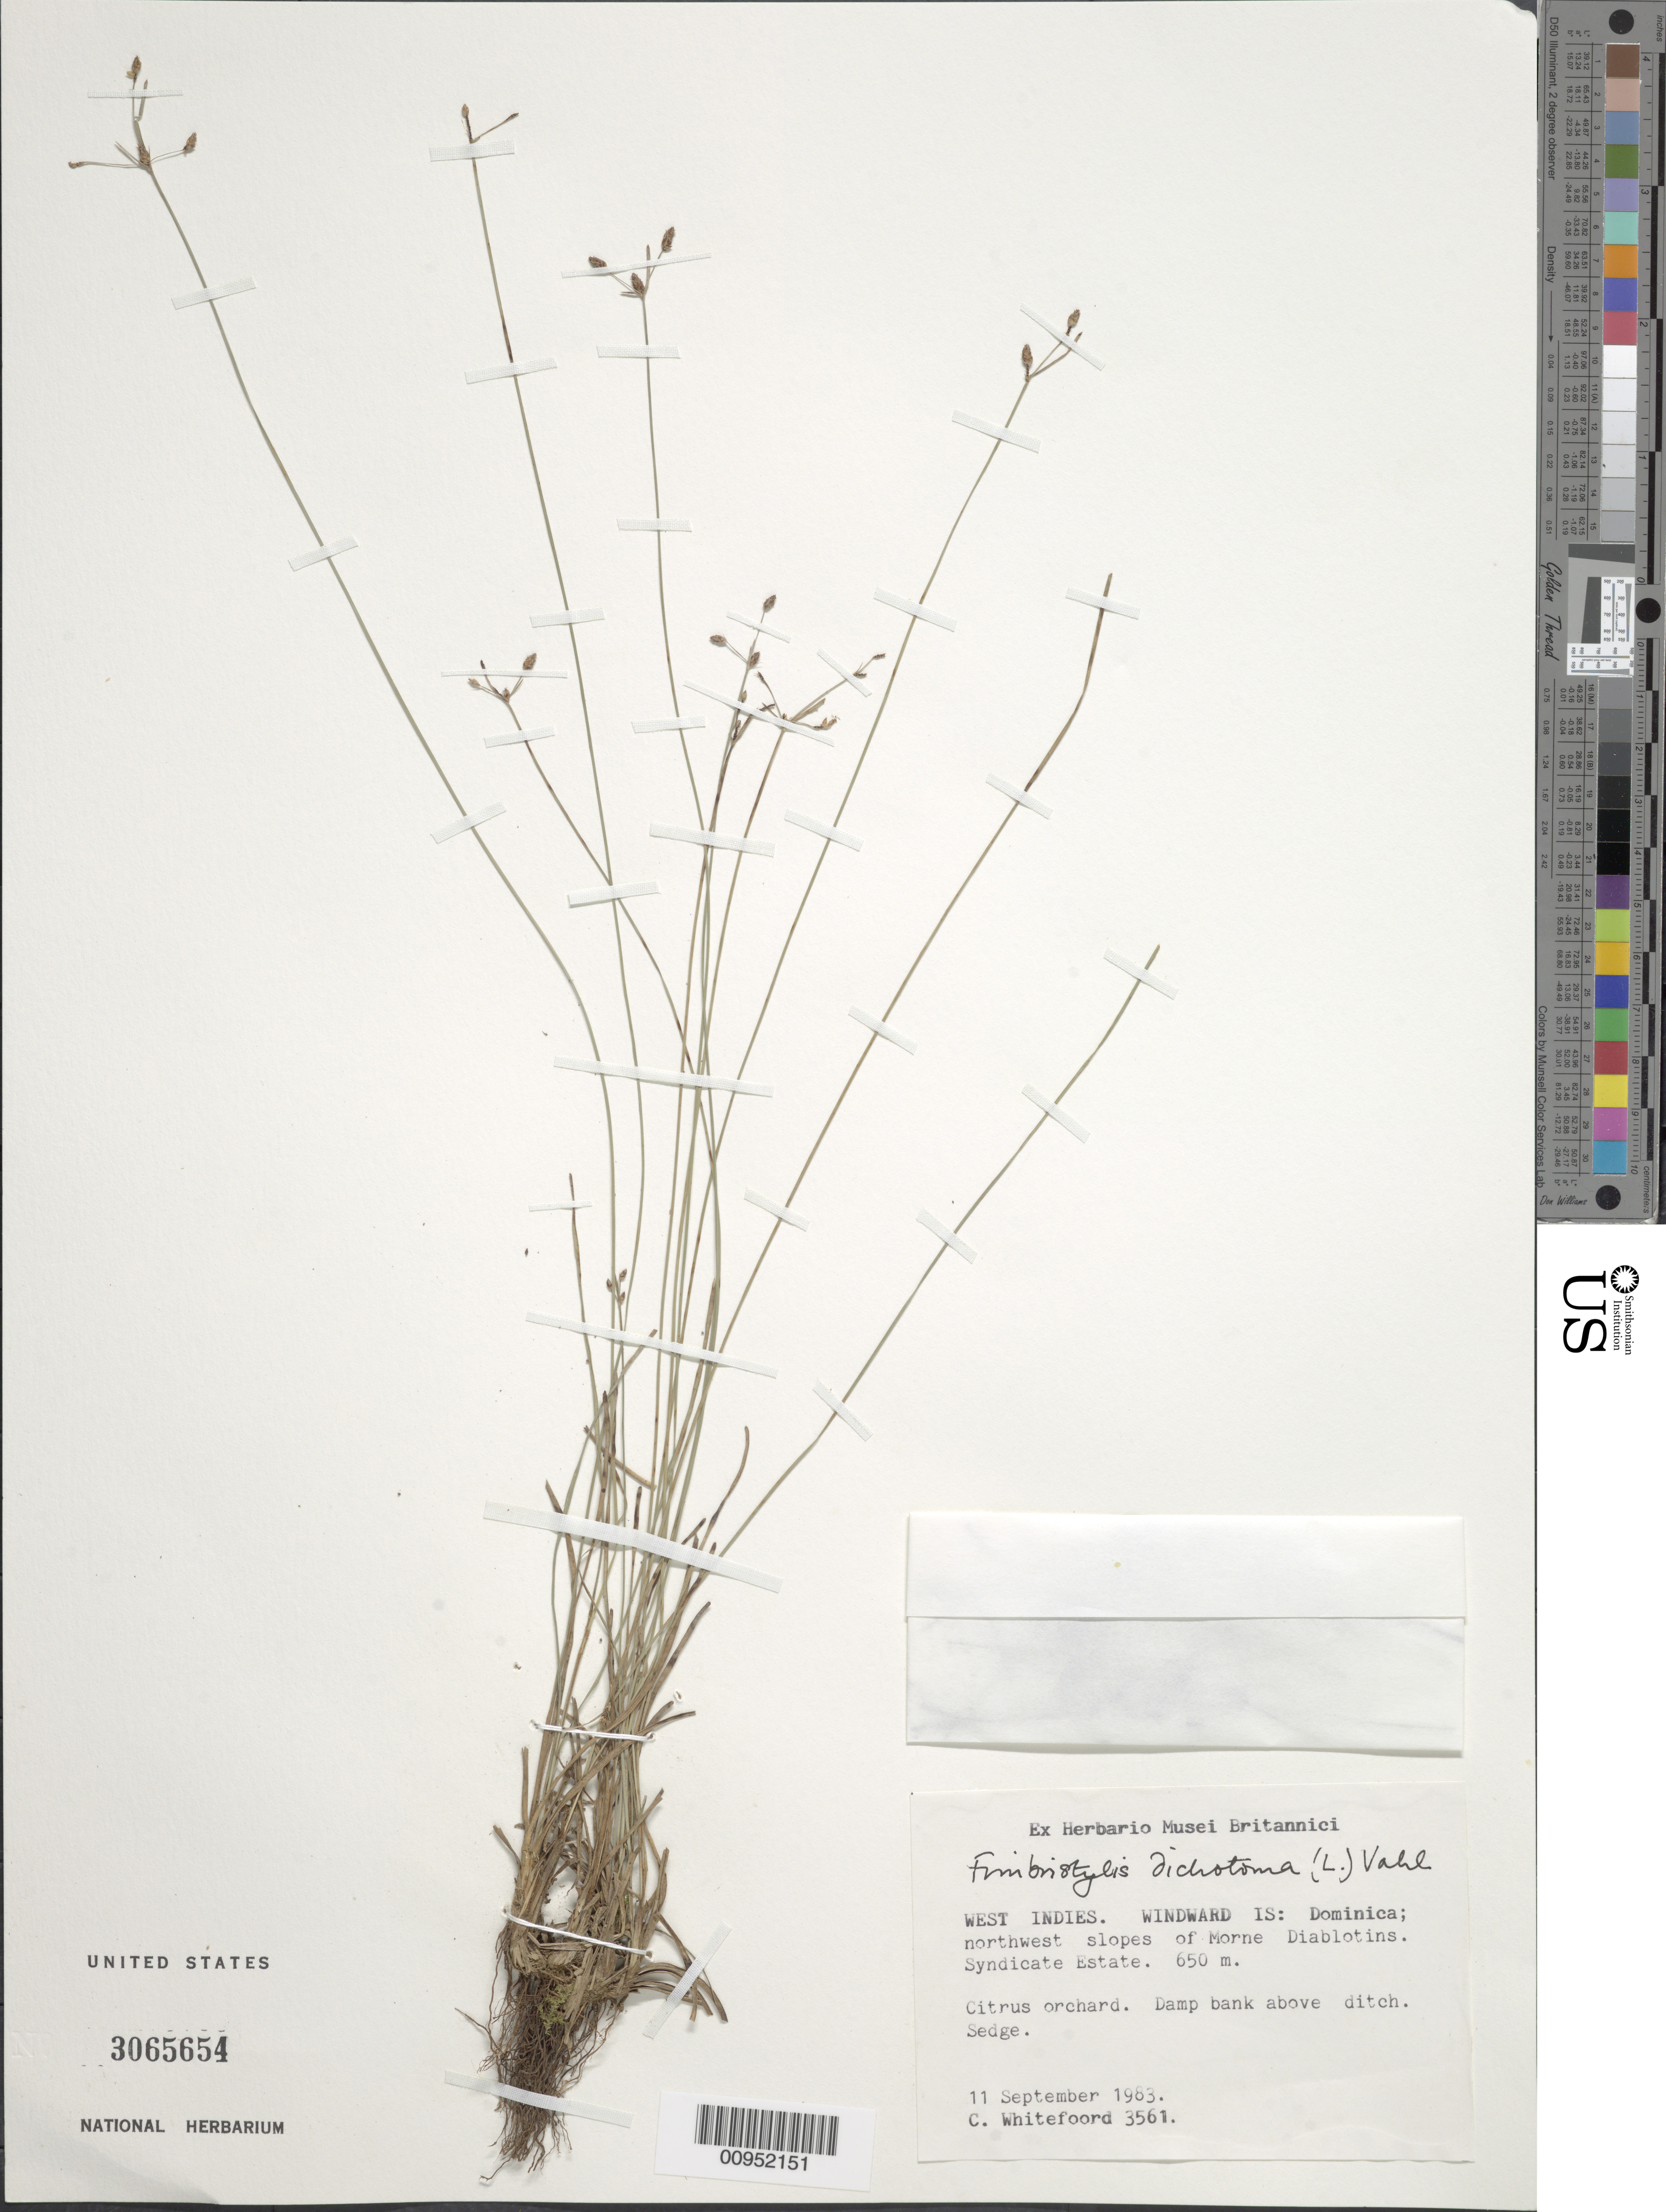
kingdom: Plantae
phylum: Tracheophyta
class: Liliopsida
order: Poales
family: Cyperaceae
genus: Fimbristylis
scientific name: Fimbristylis dichotoma subsp. dichotoma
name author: (L.) Vahl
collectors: C. Whitefoord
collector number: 3561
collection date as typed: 11 Sep 1983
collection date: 1983-09-11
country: Dominica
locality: Northwest slopes of Morne Diablotins, Syndicate Estate, citrus orchard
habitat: Citrus orchard, damp bank above ditch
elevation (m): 650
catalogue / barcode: US 3065654